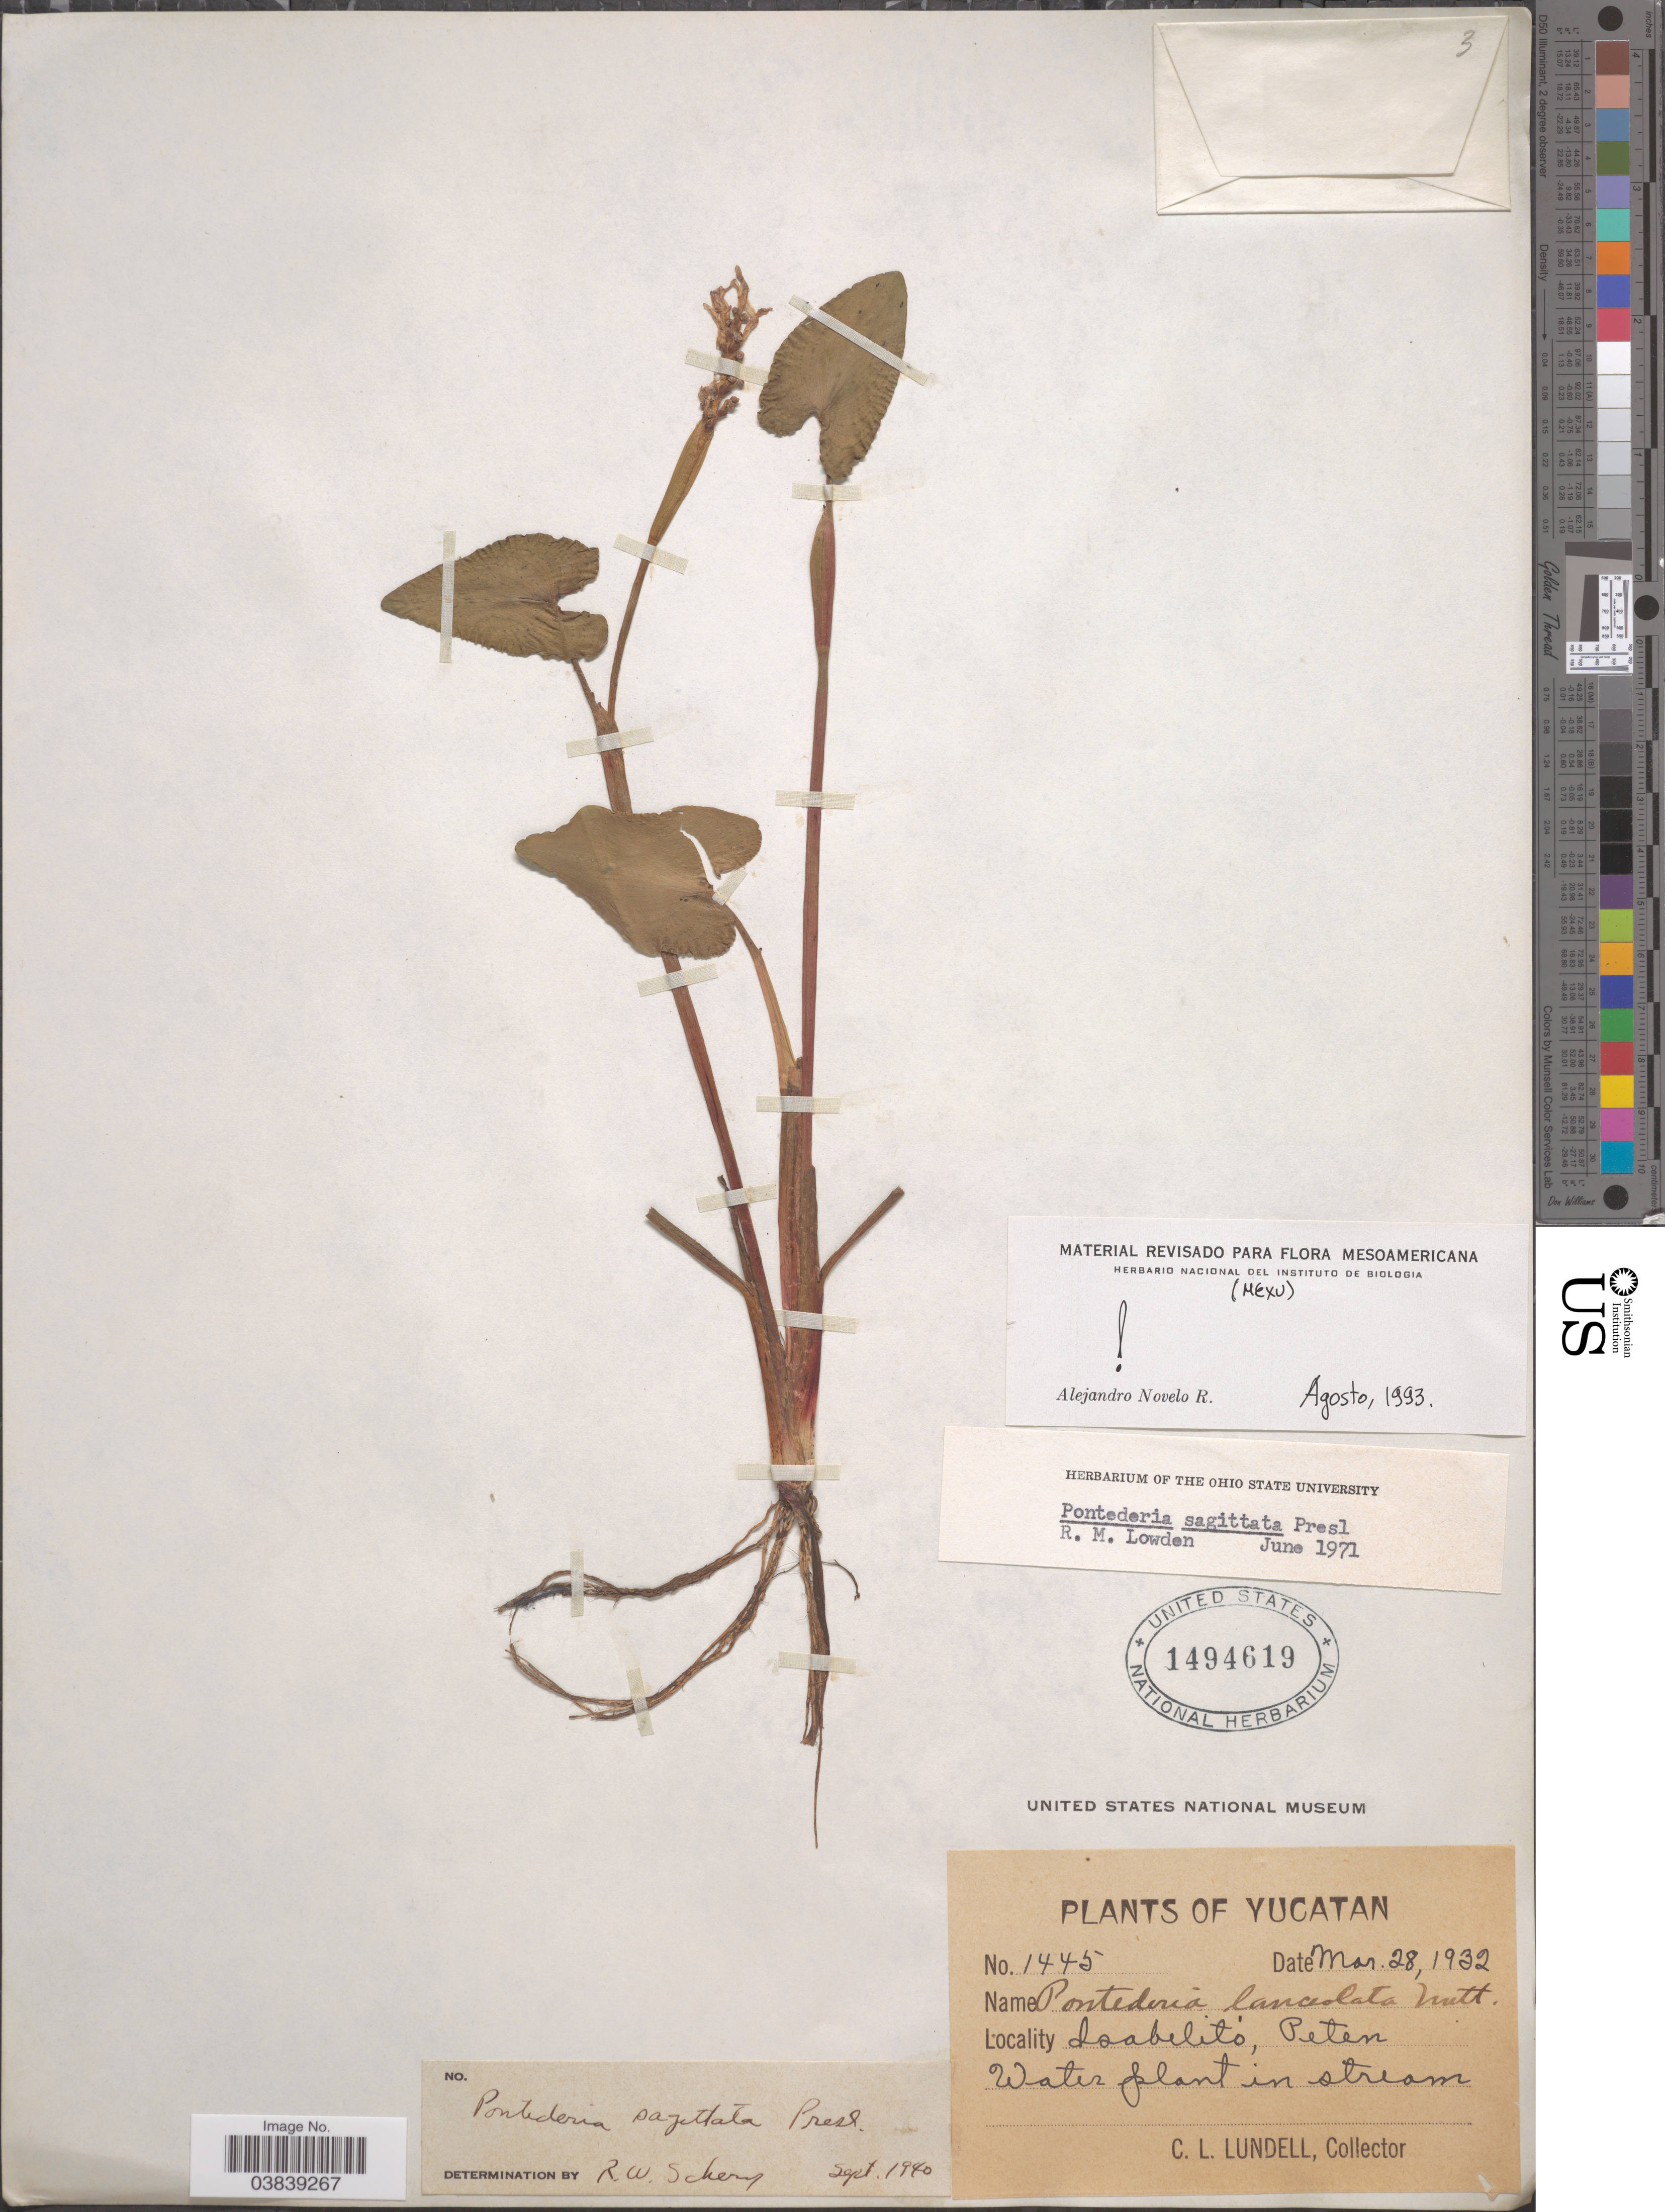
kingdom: Plantae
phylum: Tracheophyta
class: Liliopsida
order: Commelinales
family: Pontederiaceae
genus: Pontederia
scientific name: Pontederia sagittata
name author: C. Presl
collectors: C. L. Lundell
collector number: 1445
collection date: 1932-03-28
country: Guatemala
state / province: El Peten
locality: Isabelito.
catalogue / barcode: US 1494619